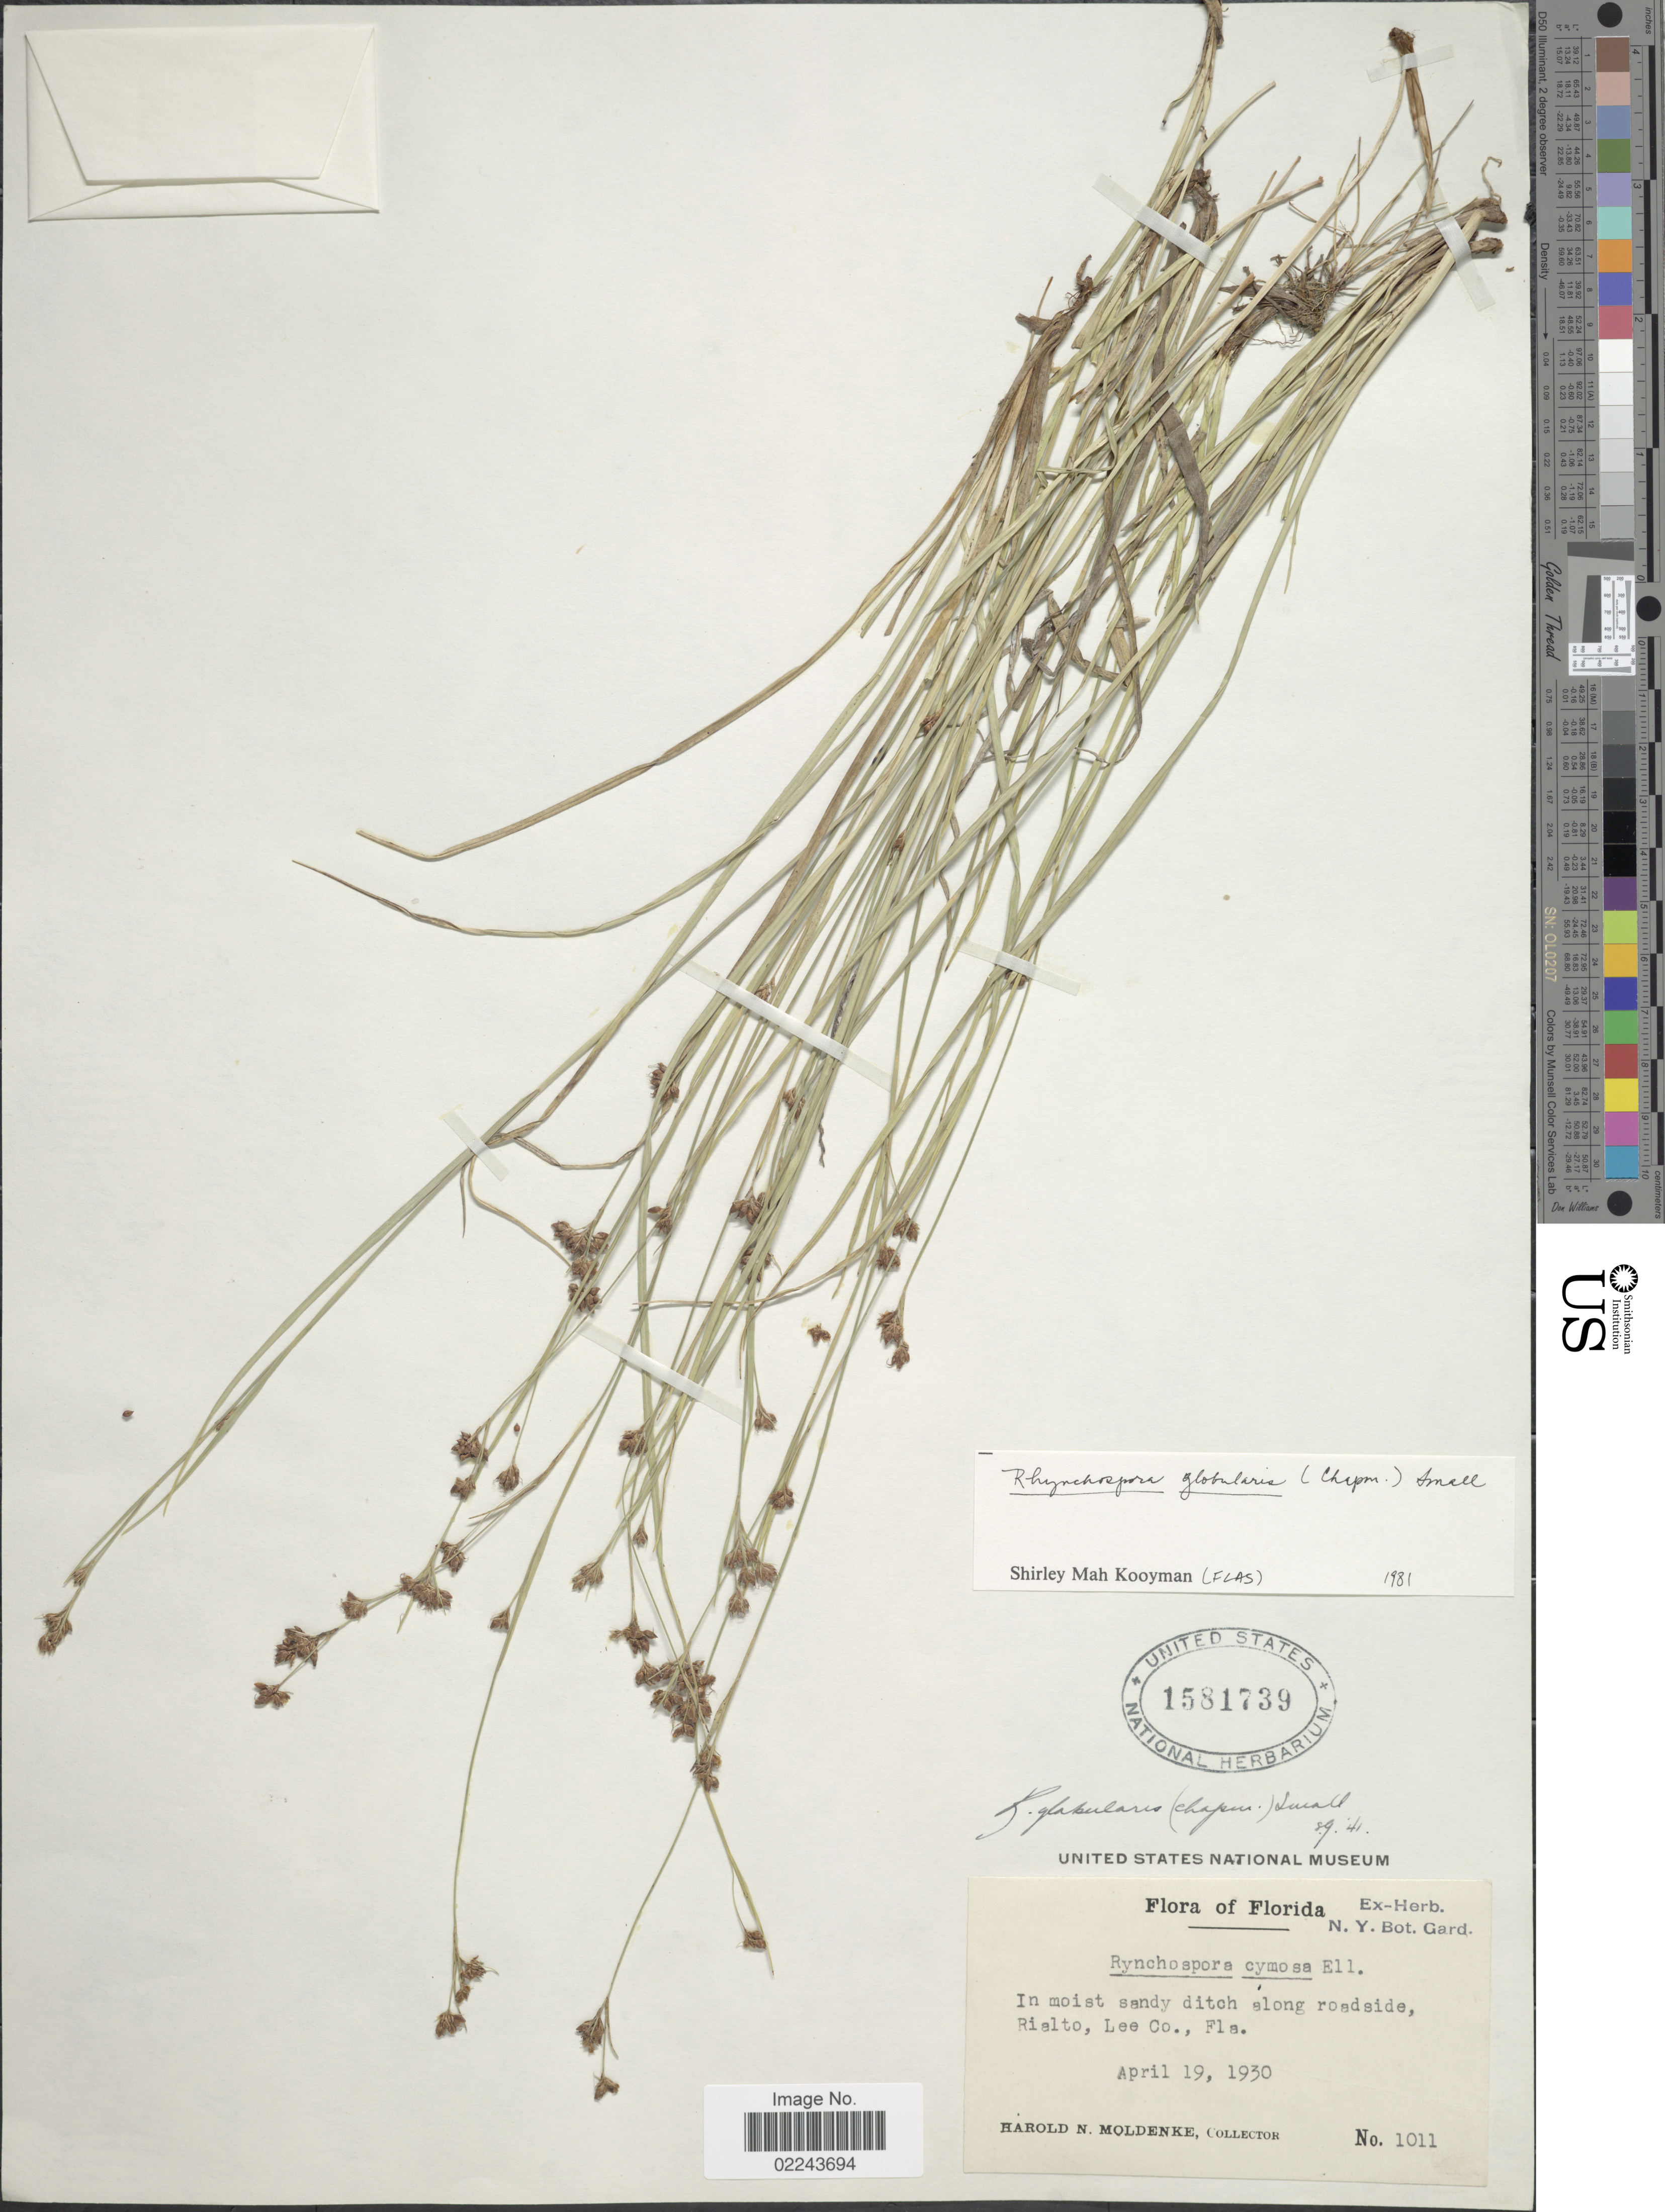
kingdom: Plantae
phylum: Tracheophyta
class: Liliopsida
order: Poales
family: Cyperaceae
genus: Rhynchospora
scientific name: Rhynchospora globularis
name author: (Chapm.) Small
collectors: H. N. Moldenke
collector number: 1011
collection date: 1930-04-19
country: United States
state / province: Florida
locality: Along roadside, Rialto, Lee Co., Fla.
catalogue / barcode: US 1581739